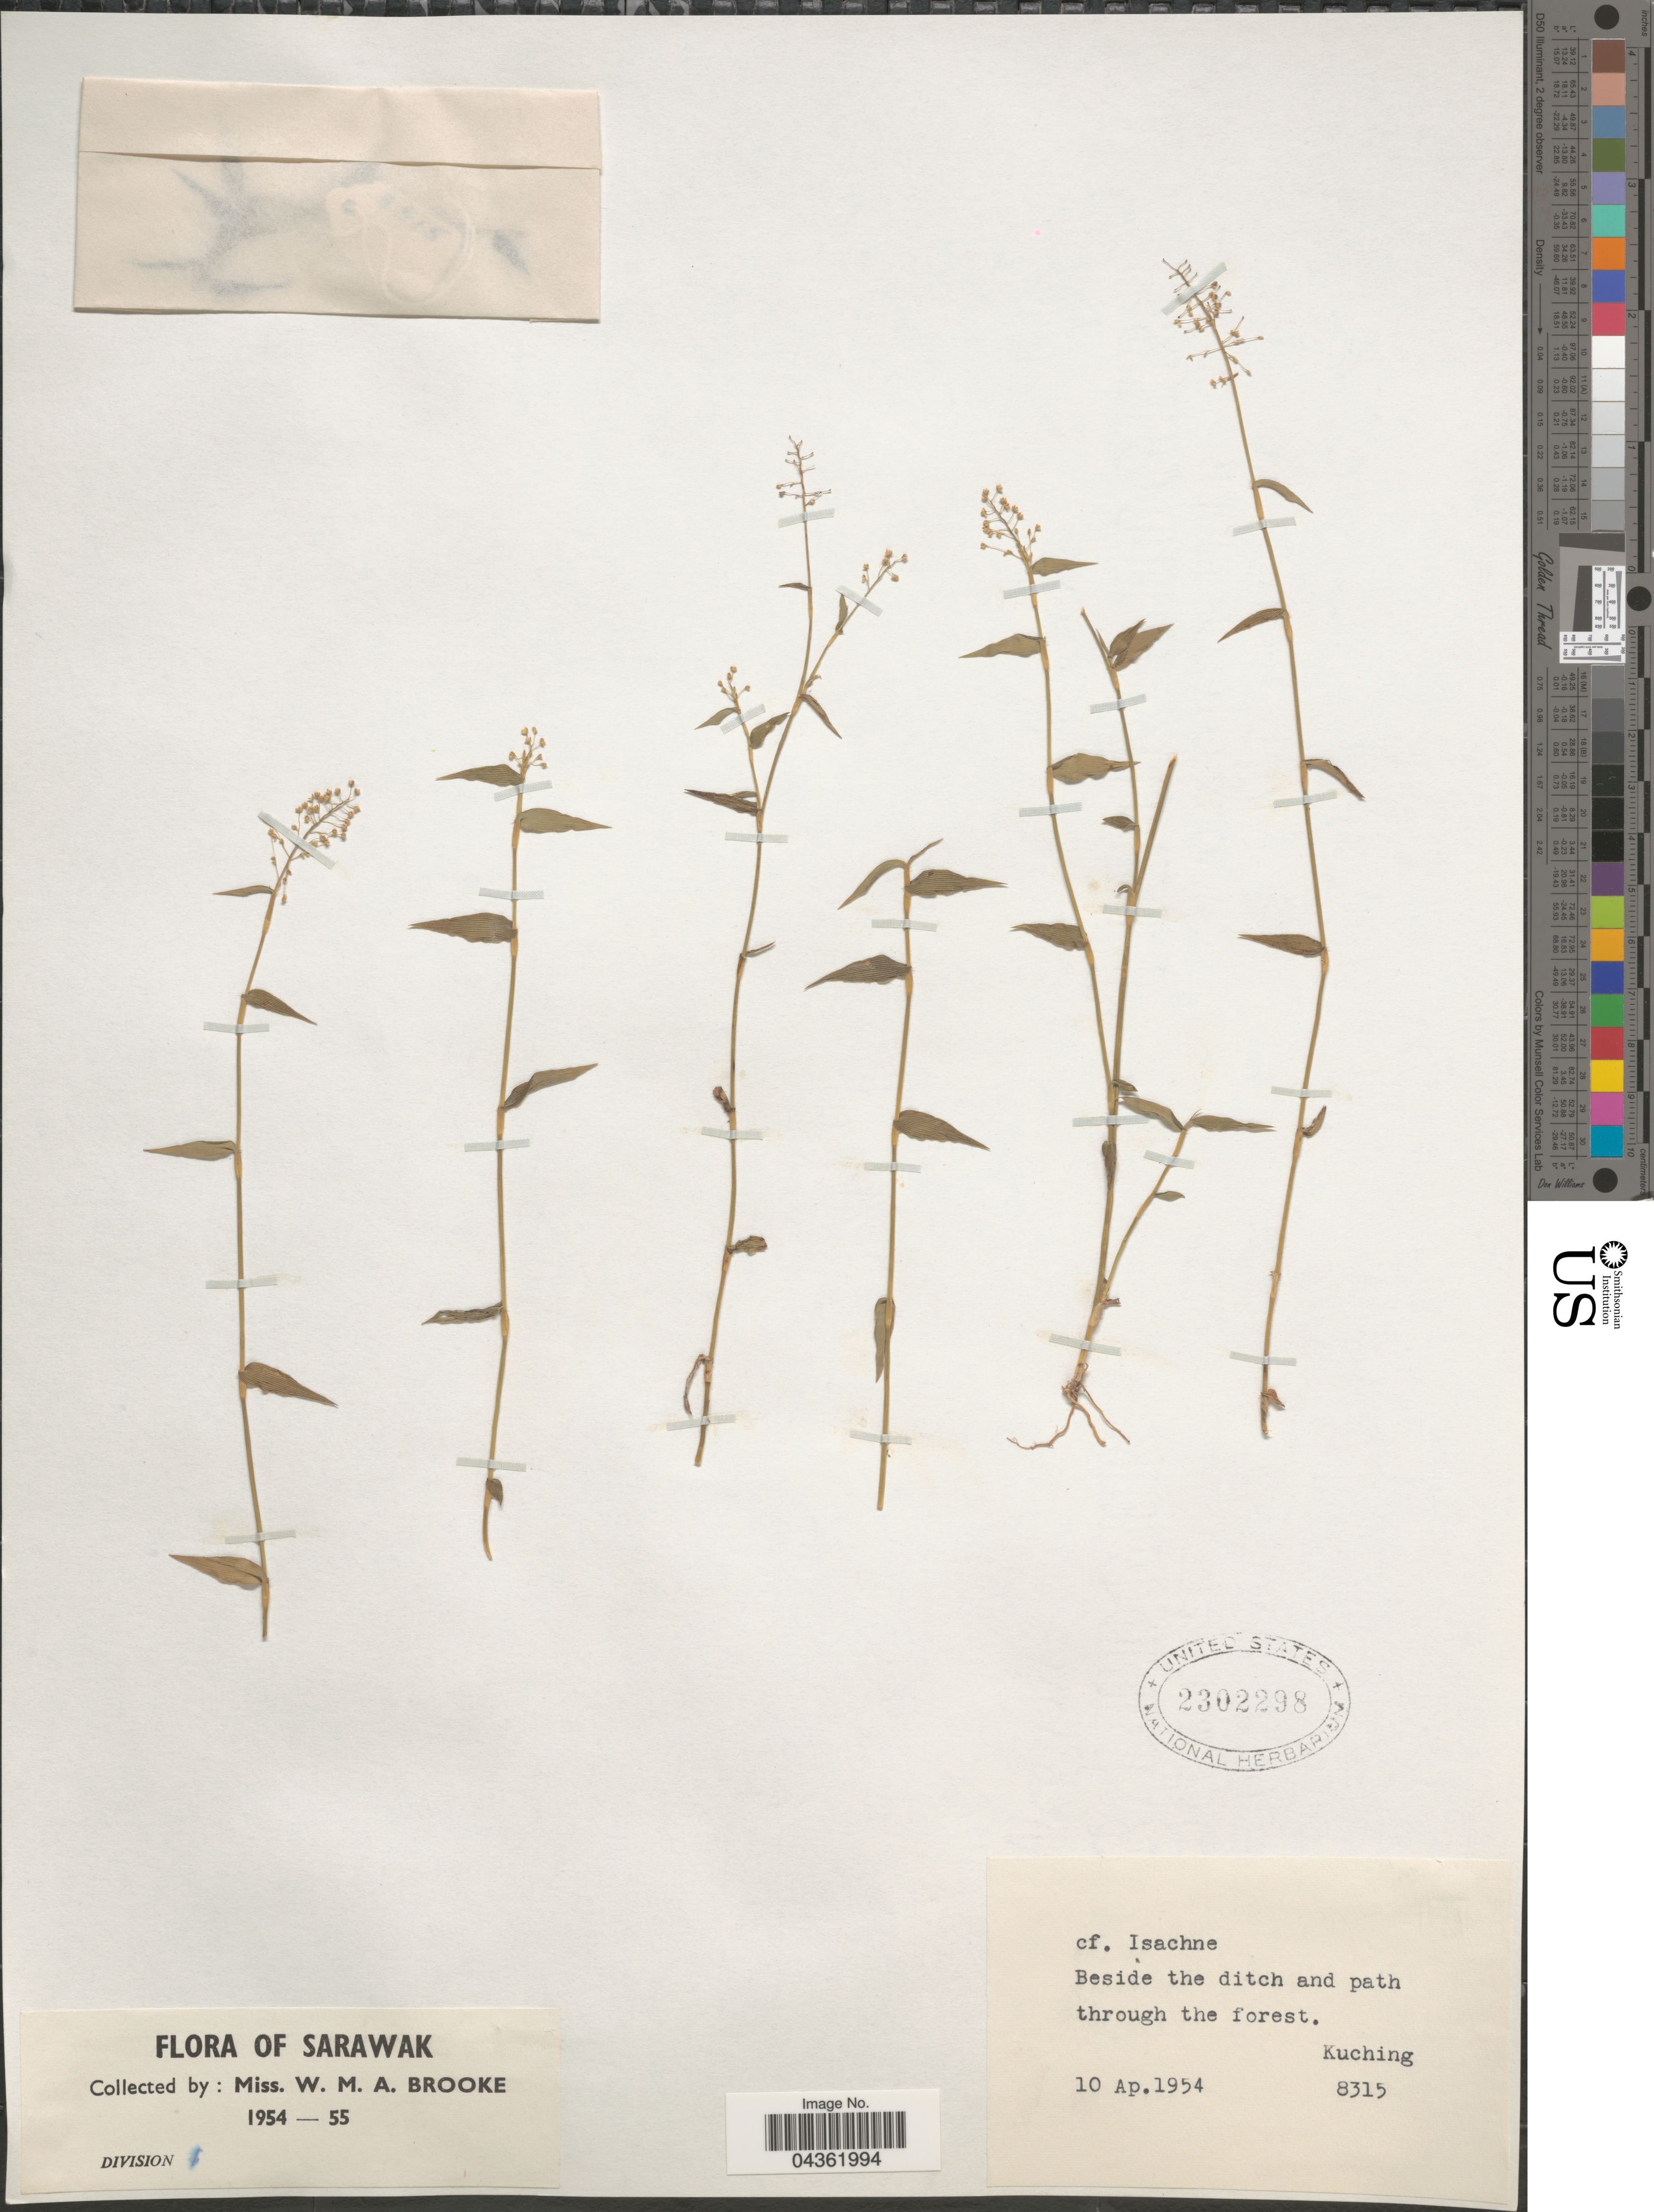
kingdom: Plantae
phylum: Tracheophyta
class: Liliopsida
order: Poales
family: Poaceae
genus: Isachne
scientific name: Isachne sp.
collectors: W. Brooke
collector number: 8315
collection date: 1954-04-10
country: Malaysia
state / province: Sarawak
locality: Beside the ditch and path through the forest. Kuching.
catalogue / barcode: US 2302298